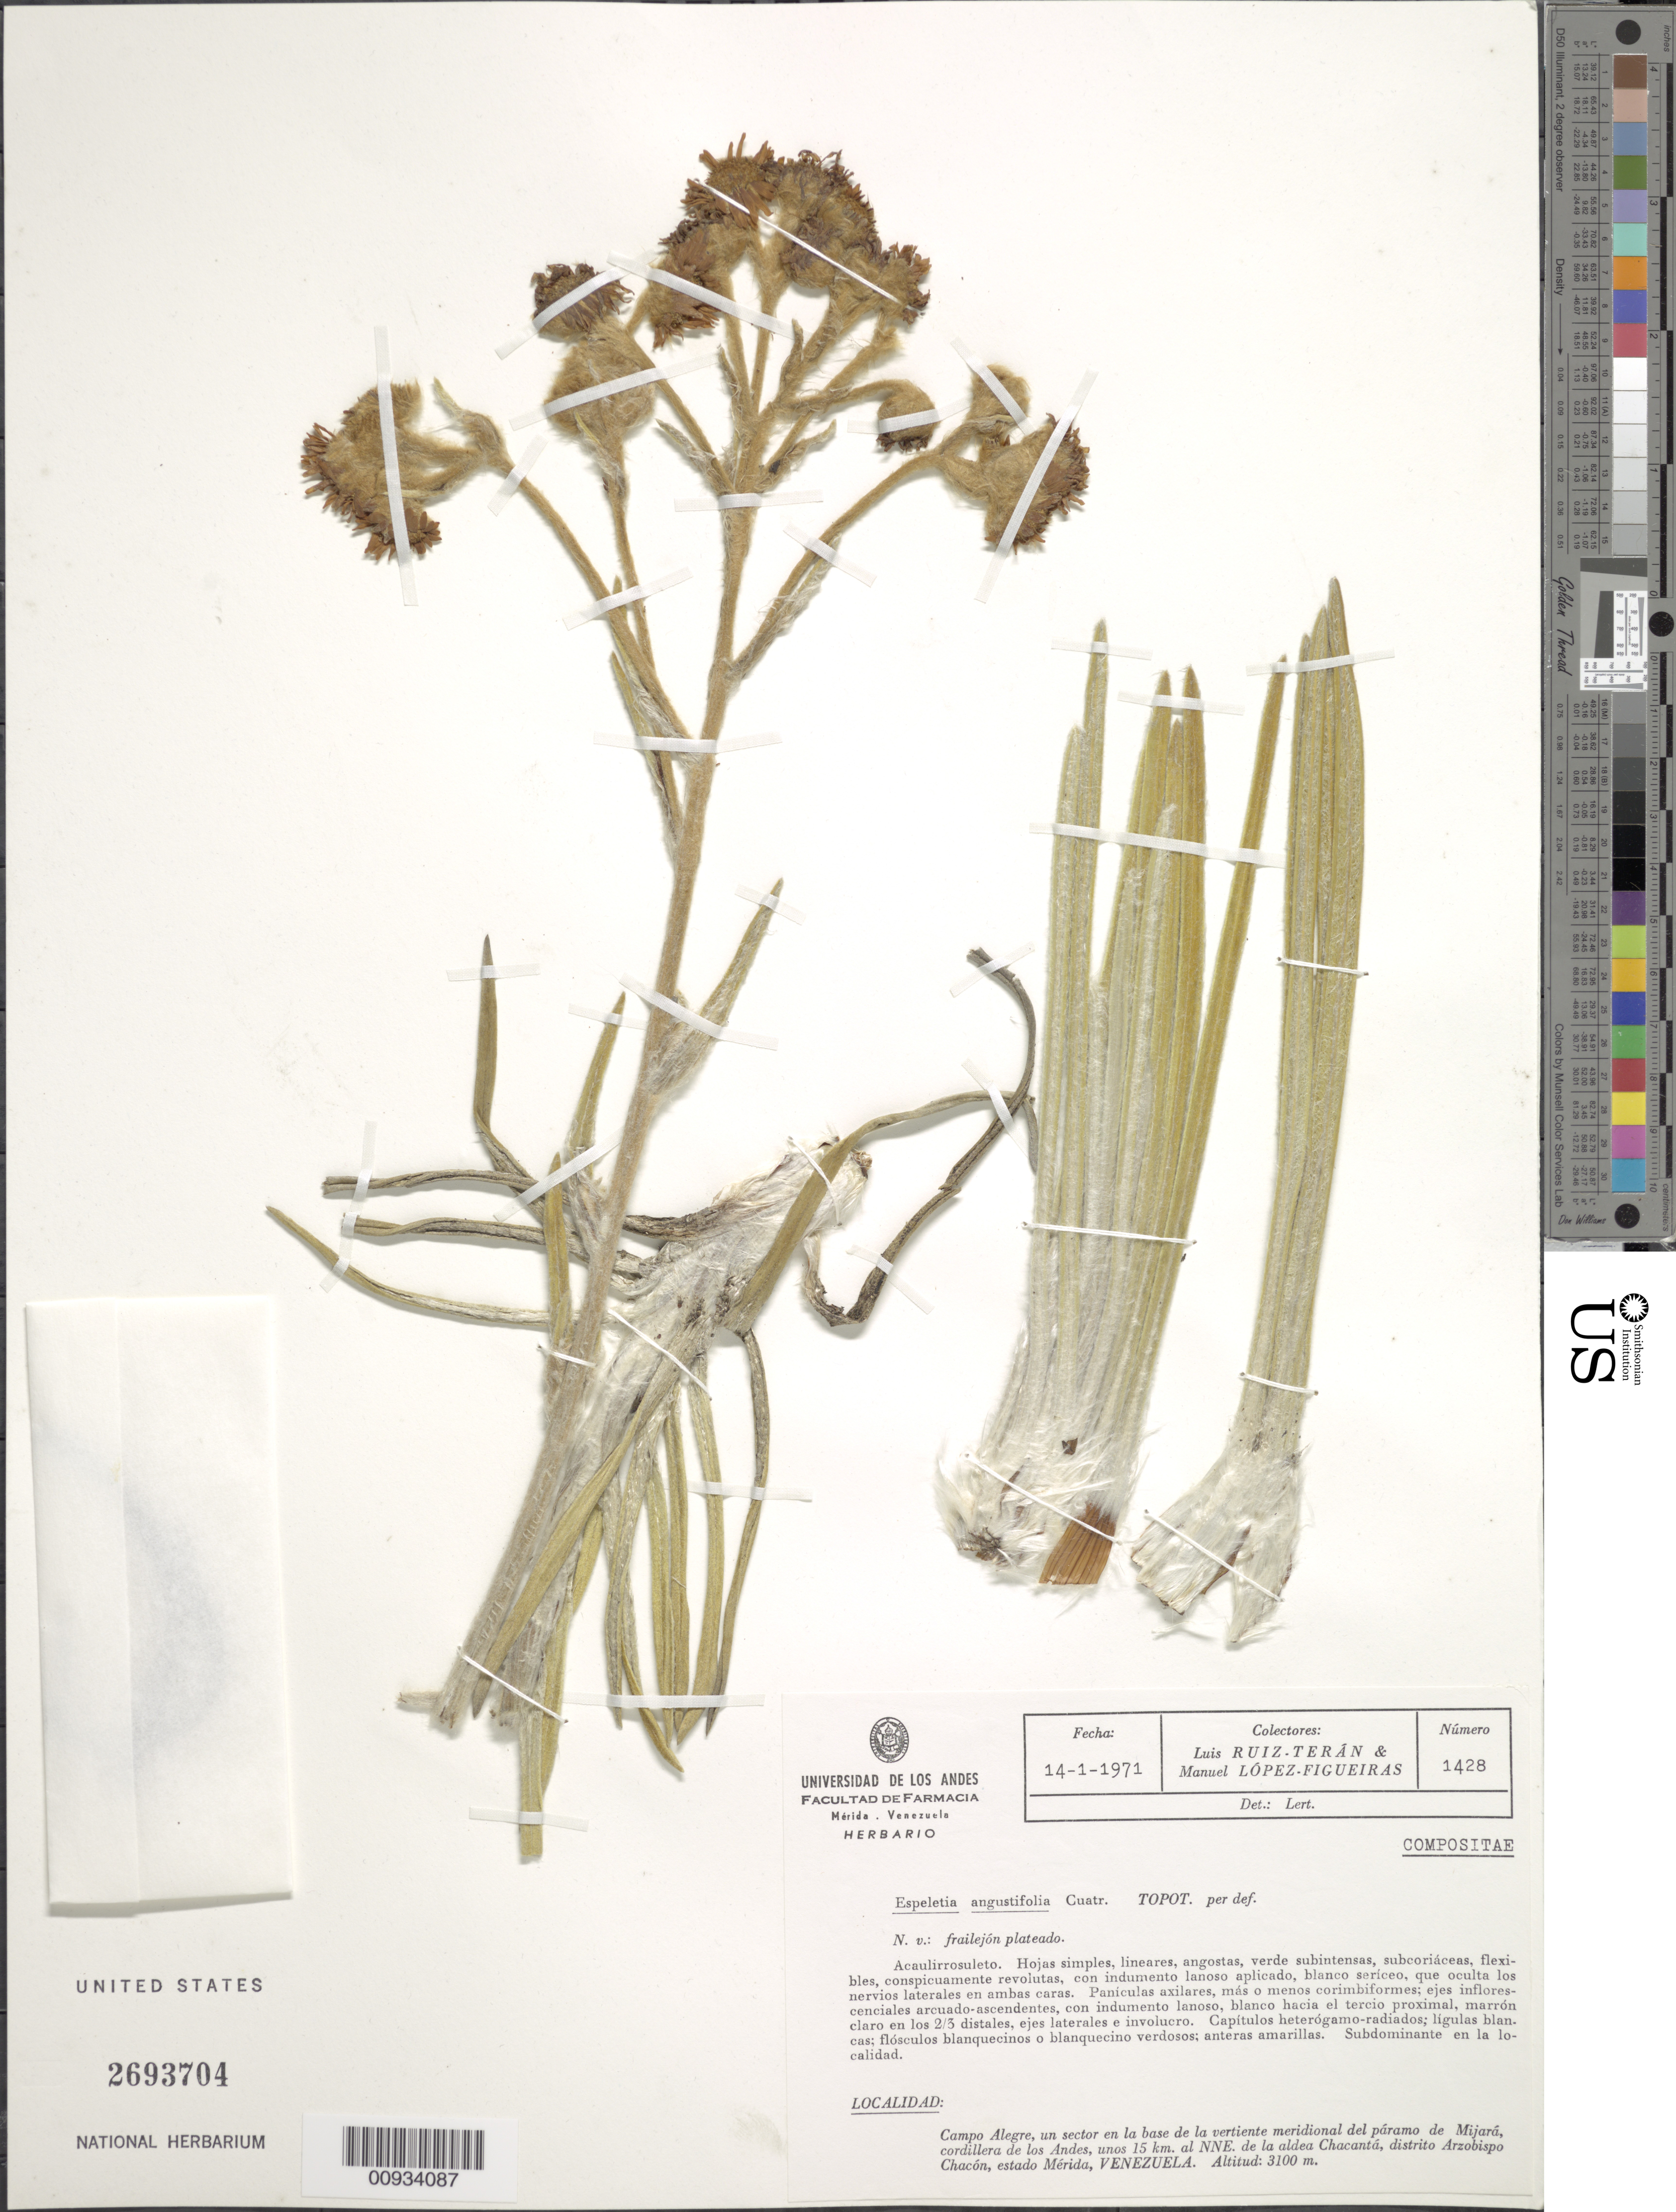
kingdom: Plantae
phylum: Tracheophyta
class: Magnoliopsida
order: Asterales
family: Asteraceae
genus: Espeletiopsis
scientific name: Espeletiopsis angustifolia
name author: (Cuatrec.) Cuatrec.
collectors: L. E. Ruíz-Terán & M. López Figueiras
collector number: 1428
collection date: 1971-01-14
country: Venezuela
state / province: Mérida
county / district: Arzobispo Chacón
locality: Páramo de Mijará. Campo Alegre, un sector en la base de la vertiente meridional del páramo de Mijará, Cordillera de los Andes, a unos 15 km al NNE de la aldea Chacantá.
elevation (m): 3100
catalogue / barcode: US 2693704